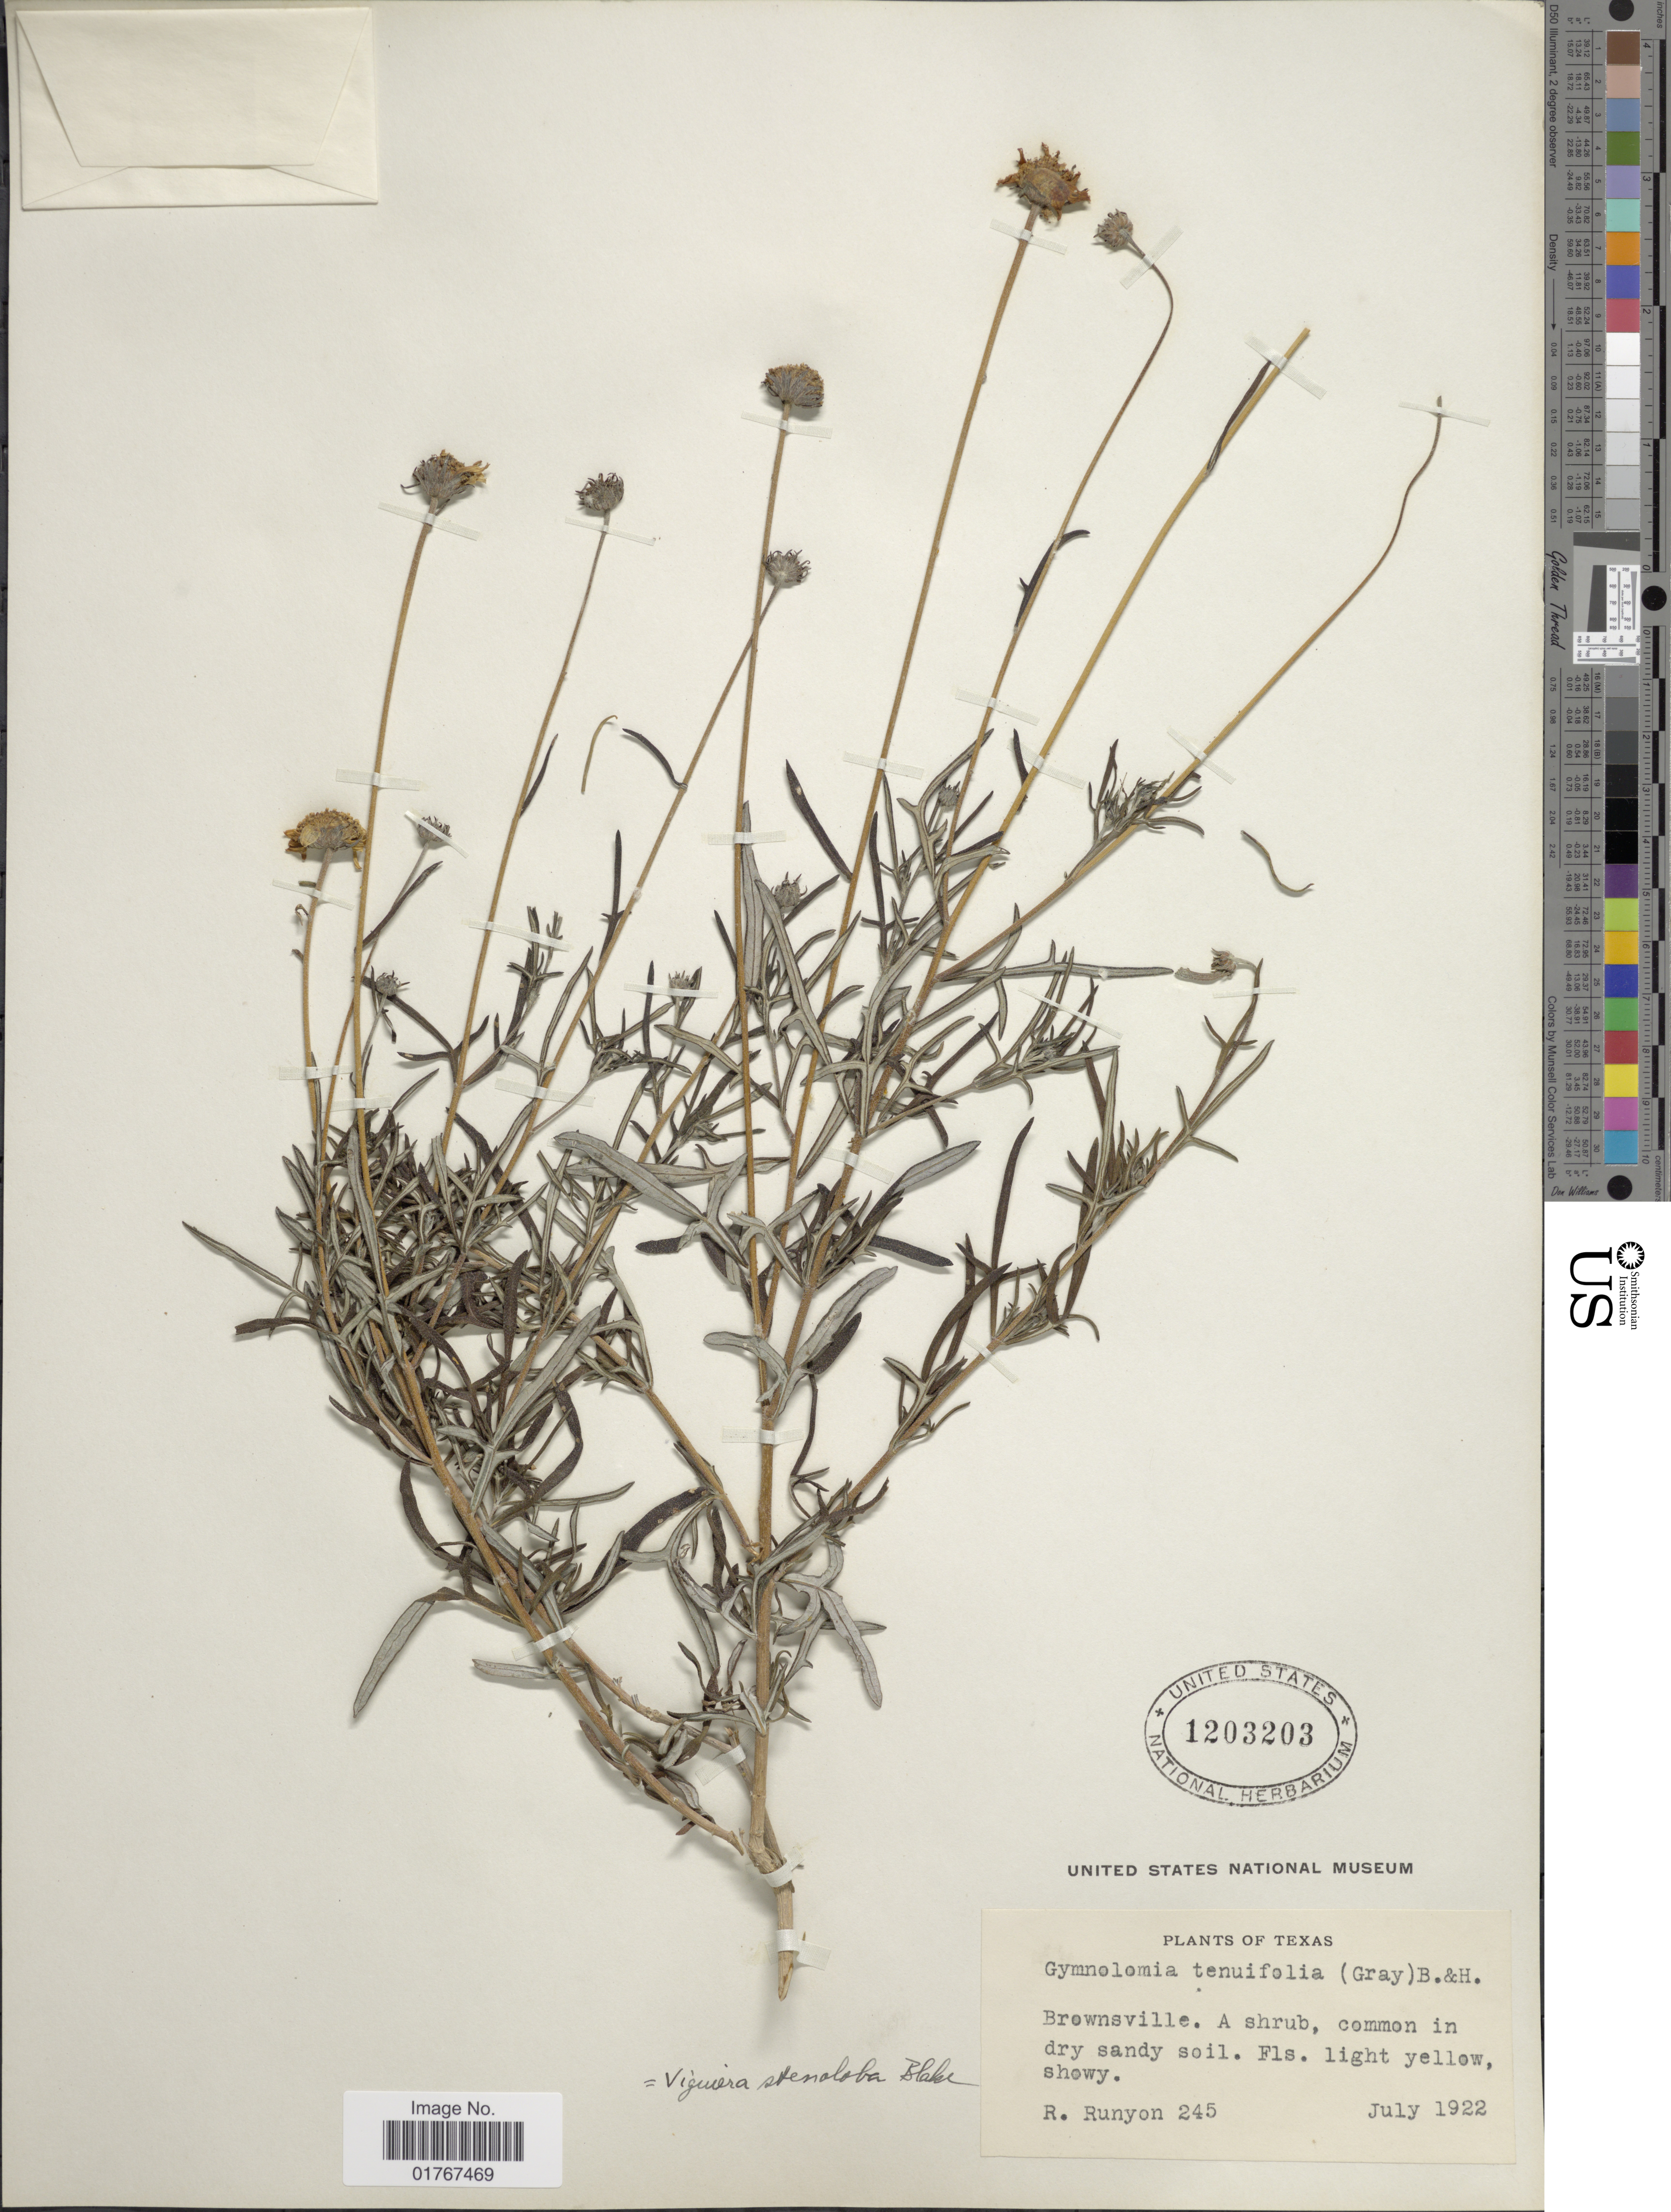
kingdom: Plantae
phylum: Tracheophyta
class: Magnoliopsida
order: Asterales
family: Asteraceae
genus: Viguiera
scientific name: Viguiera stenoloba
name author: S.F. Blake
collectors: R. Runyon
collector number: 245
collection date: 1922-07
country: United States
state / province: Texas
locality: Brownsville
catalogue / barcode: US 1203203